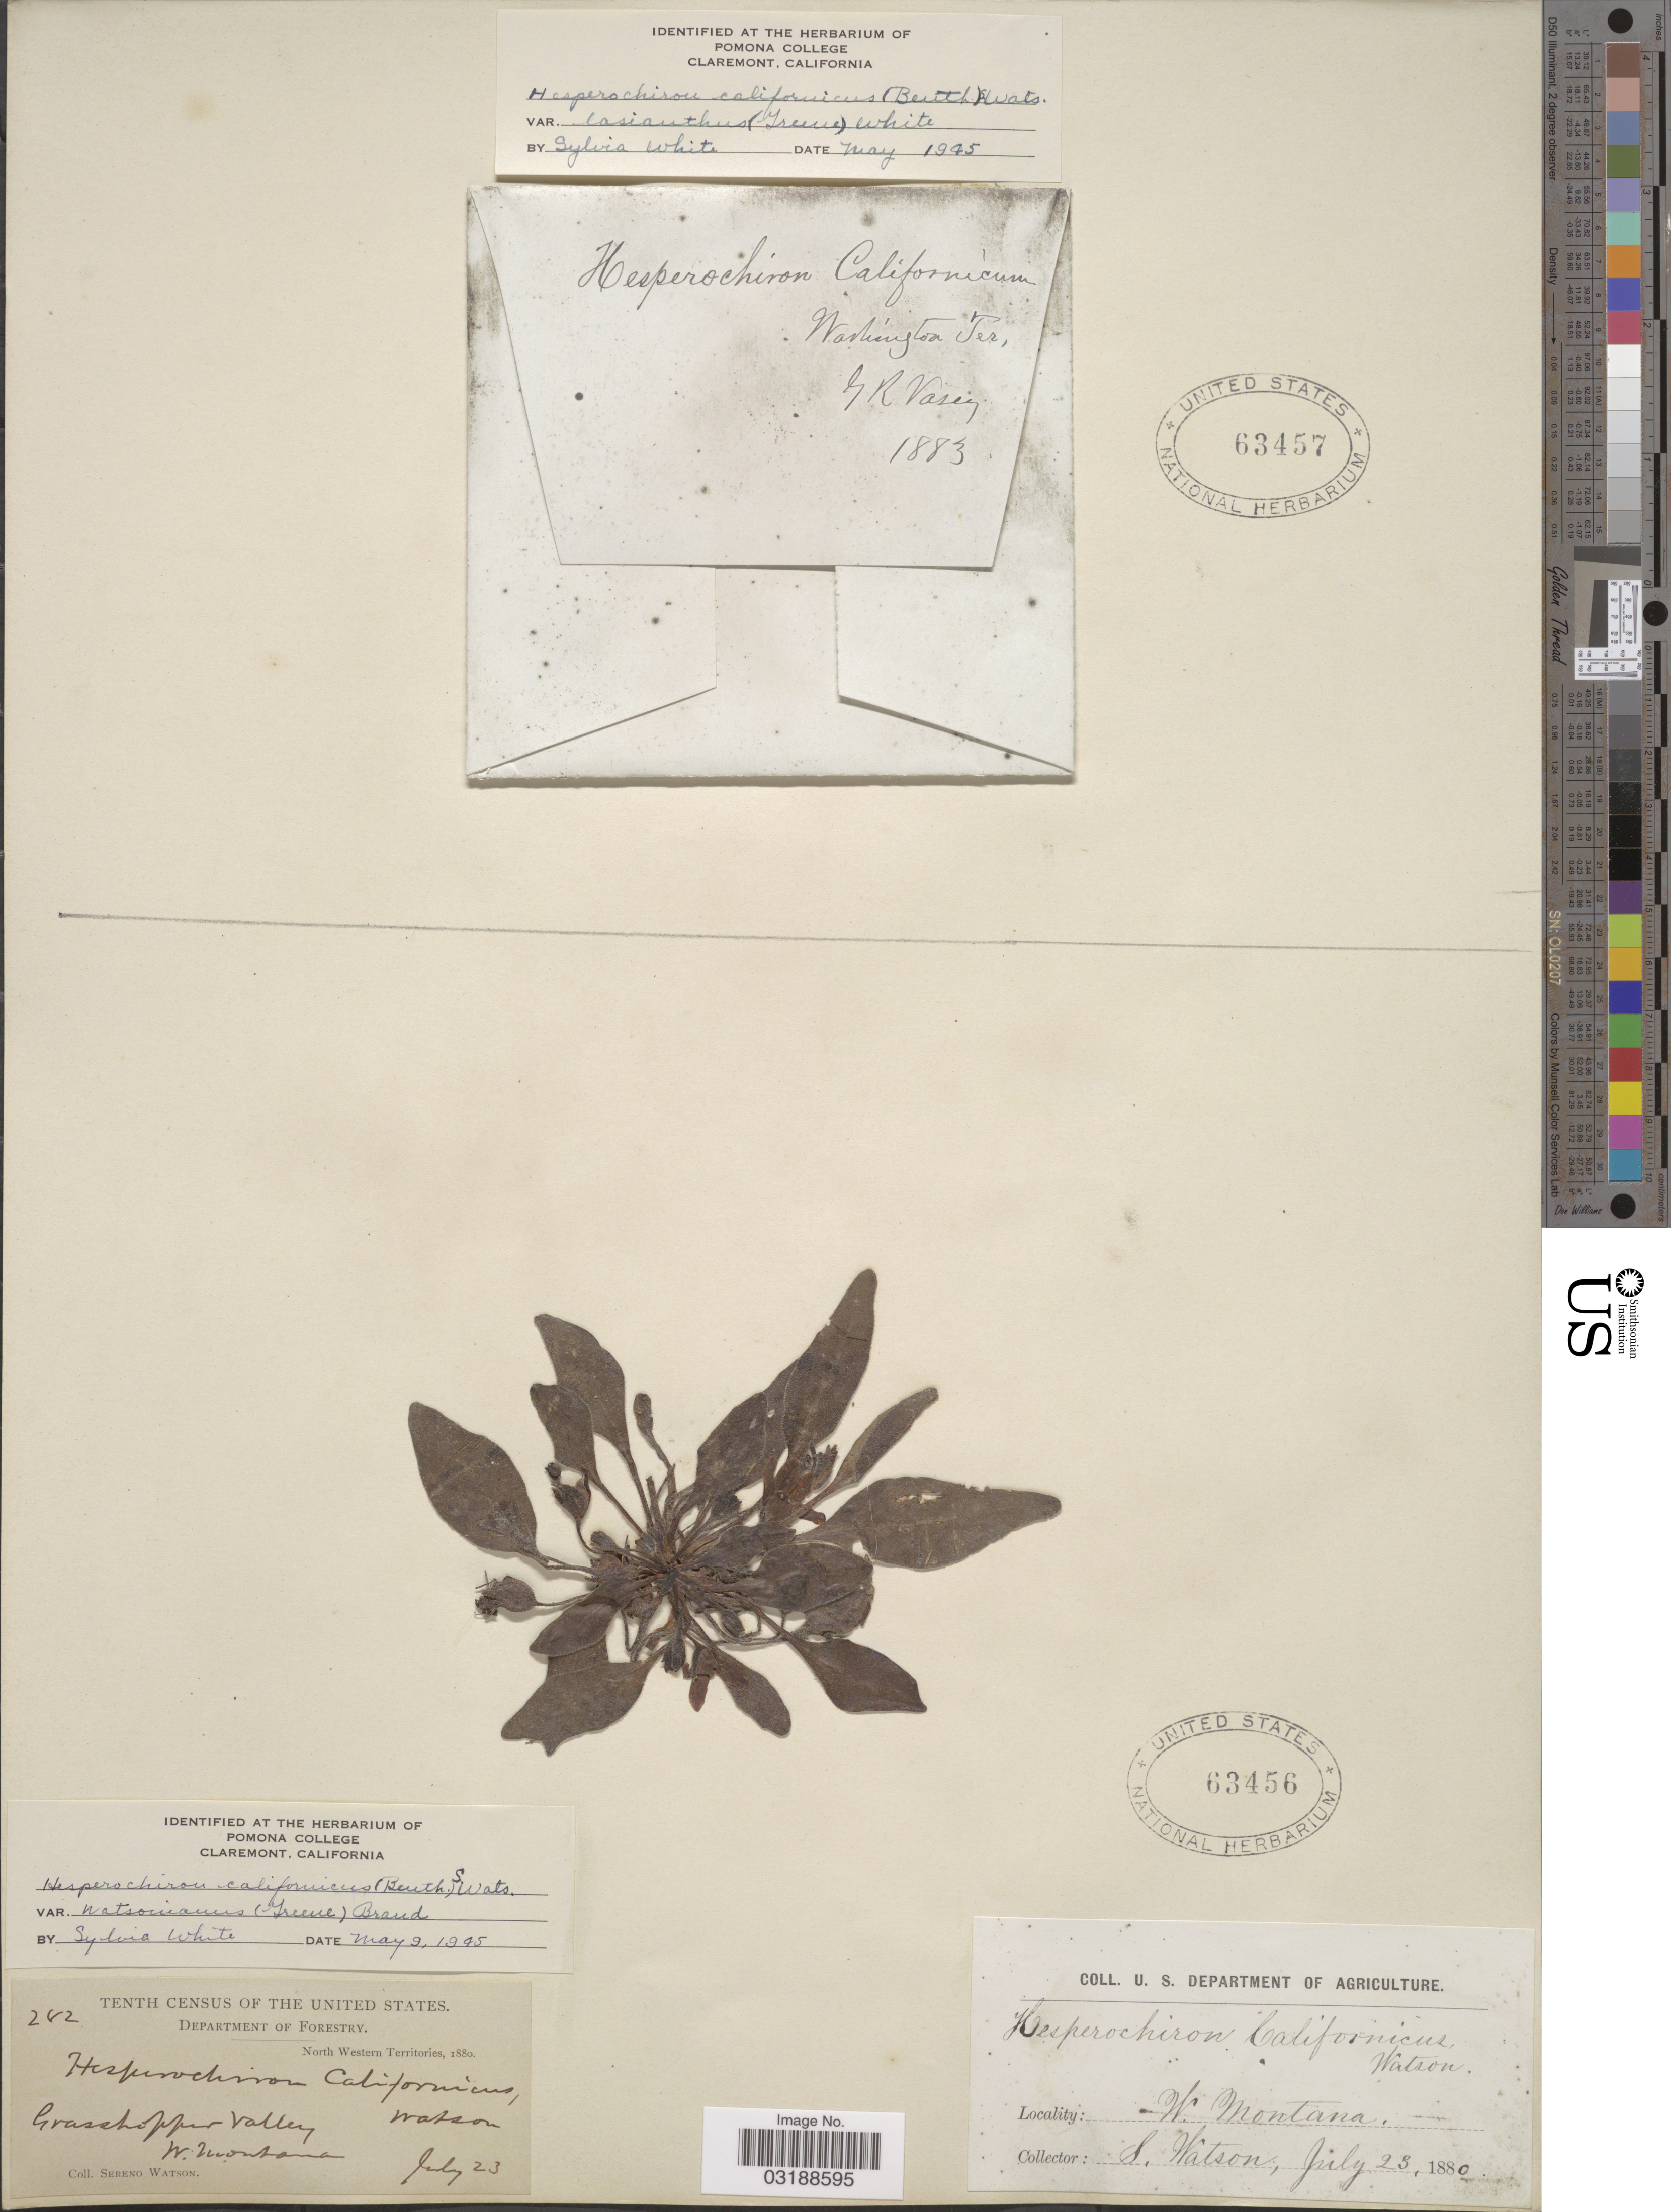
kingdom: Plantae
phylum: Tracheophyta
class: Magnoliopsida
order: Boraginales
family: Hydrophyllaceae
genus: Hesperochiron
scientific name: Hesperochiron californicus var. lasianthus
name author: (Kellogg) Brand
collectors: S. Watson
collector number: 242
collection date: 1880-07-23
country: United States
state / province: Montana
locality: North Western Territories, Grasshopper Valley, W. Montana.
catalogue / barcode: US 63456